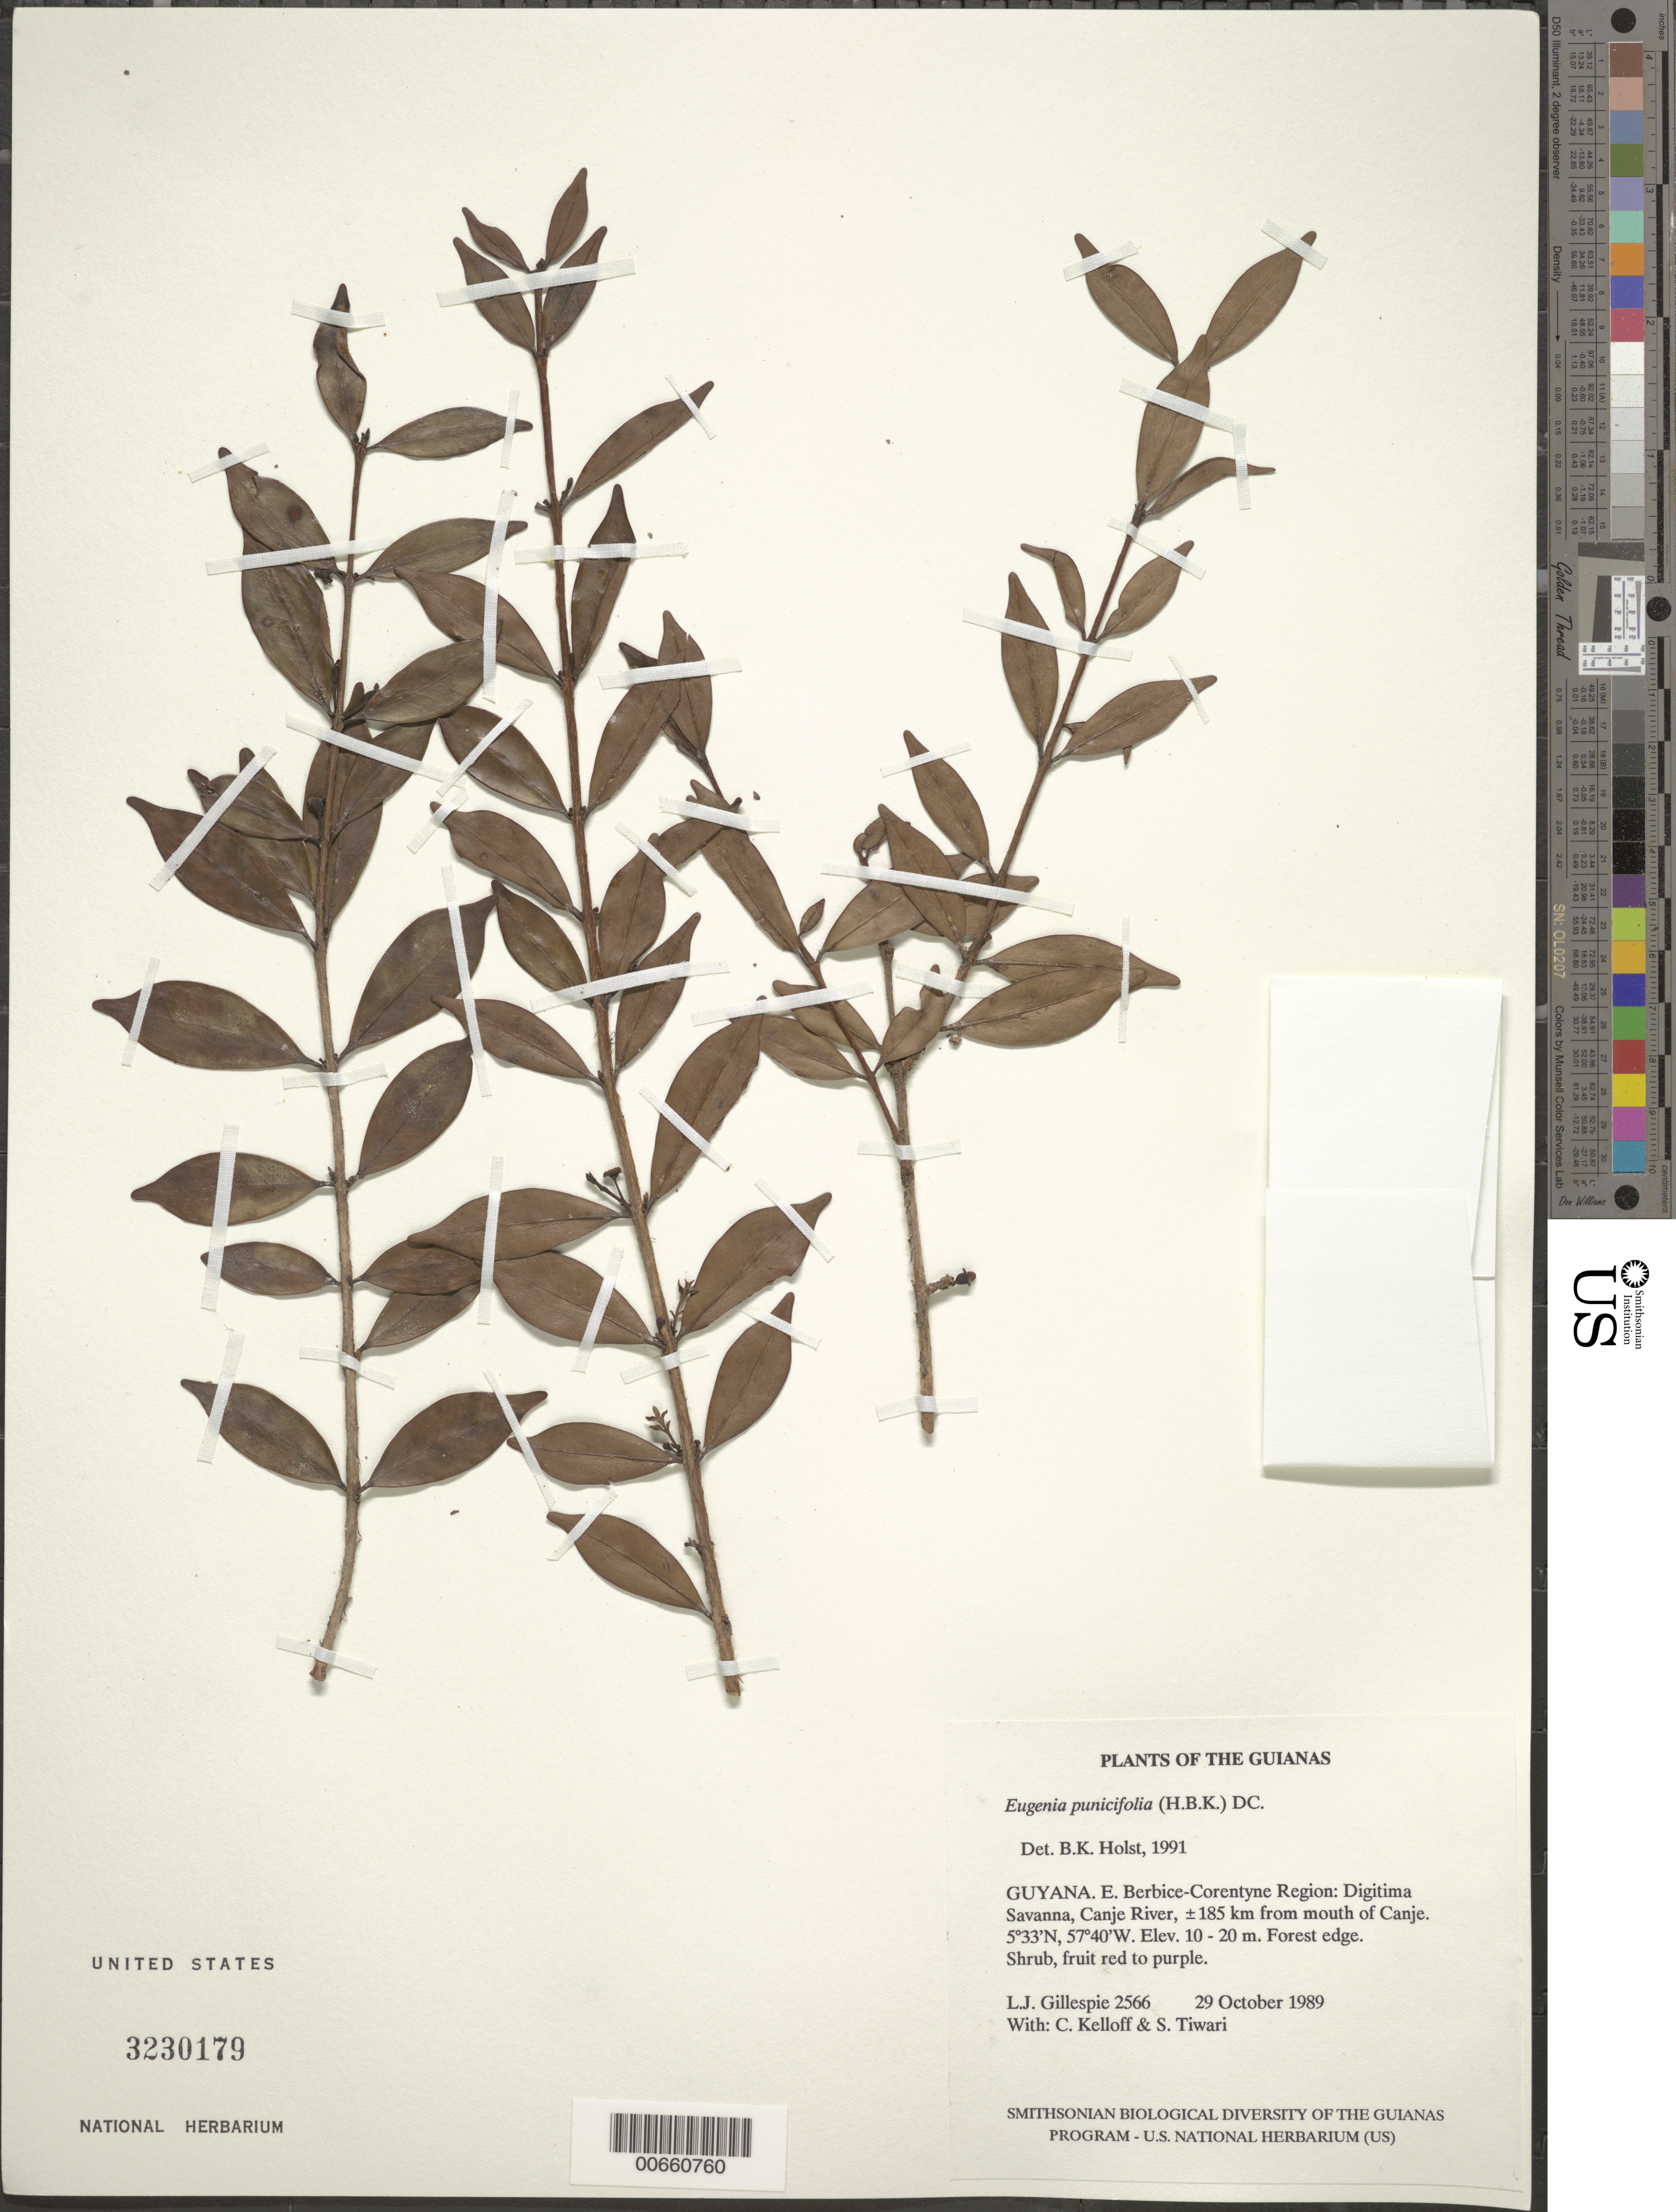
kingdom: Plantae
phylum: Tracheophyta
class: Magnoliopsida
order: Myrtales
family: Myrtaceae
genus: Eugenia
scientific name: Eugenia punicifolia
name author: (Kunth) DC.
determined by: Holst, Bruce K.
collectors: L. J. Gillespie, C. L. Kelloff & S. Tiwari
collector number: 2566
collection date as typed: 30 October 1989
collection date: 1989-10-30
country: Guyana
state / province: E. Berbice-Corentyne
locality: Digitima Savanna, Canje River, ±185 km from mouth of Canje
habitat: Forest edge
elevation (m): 10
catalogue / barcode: US 3230179